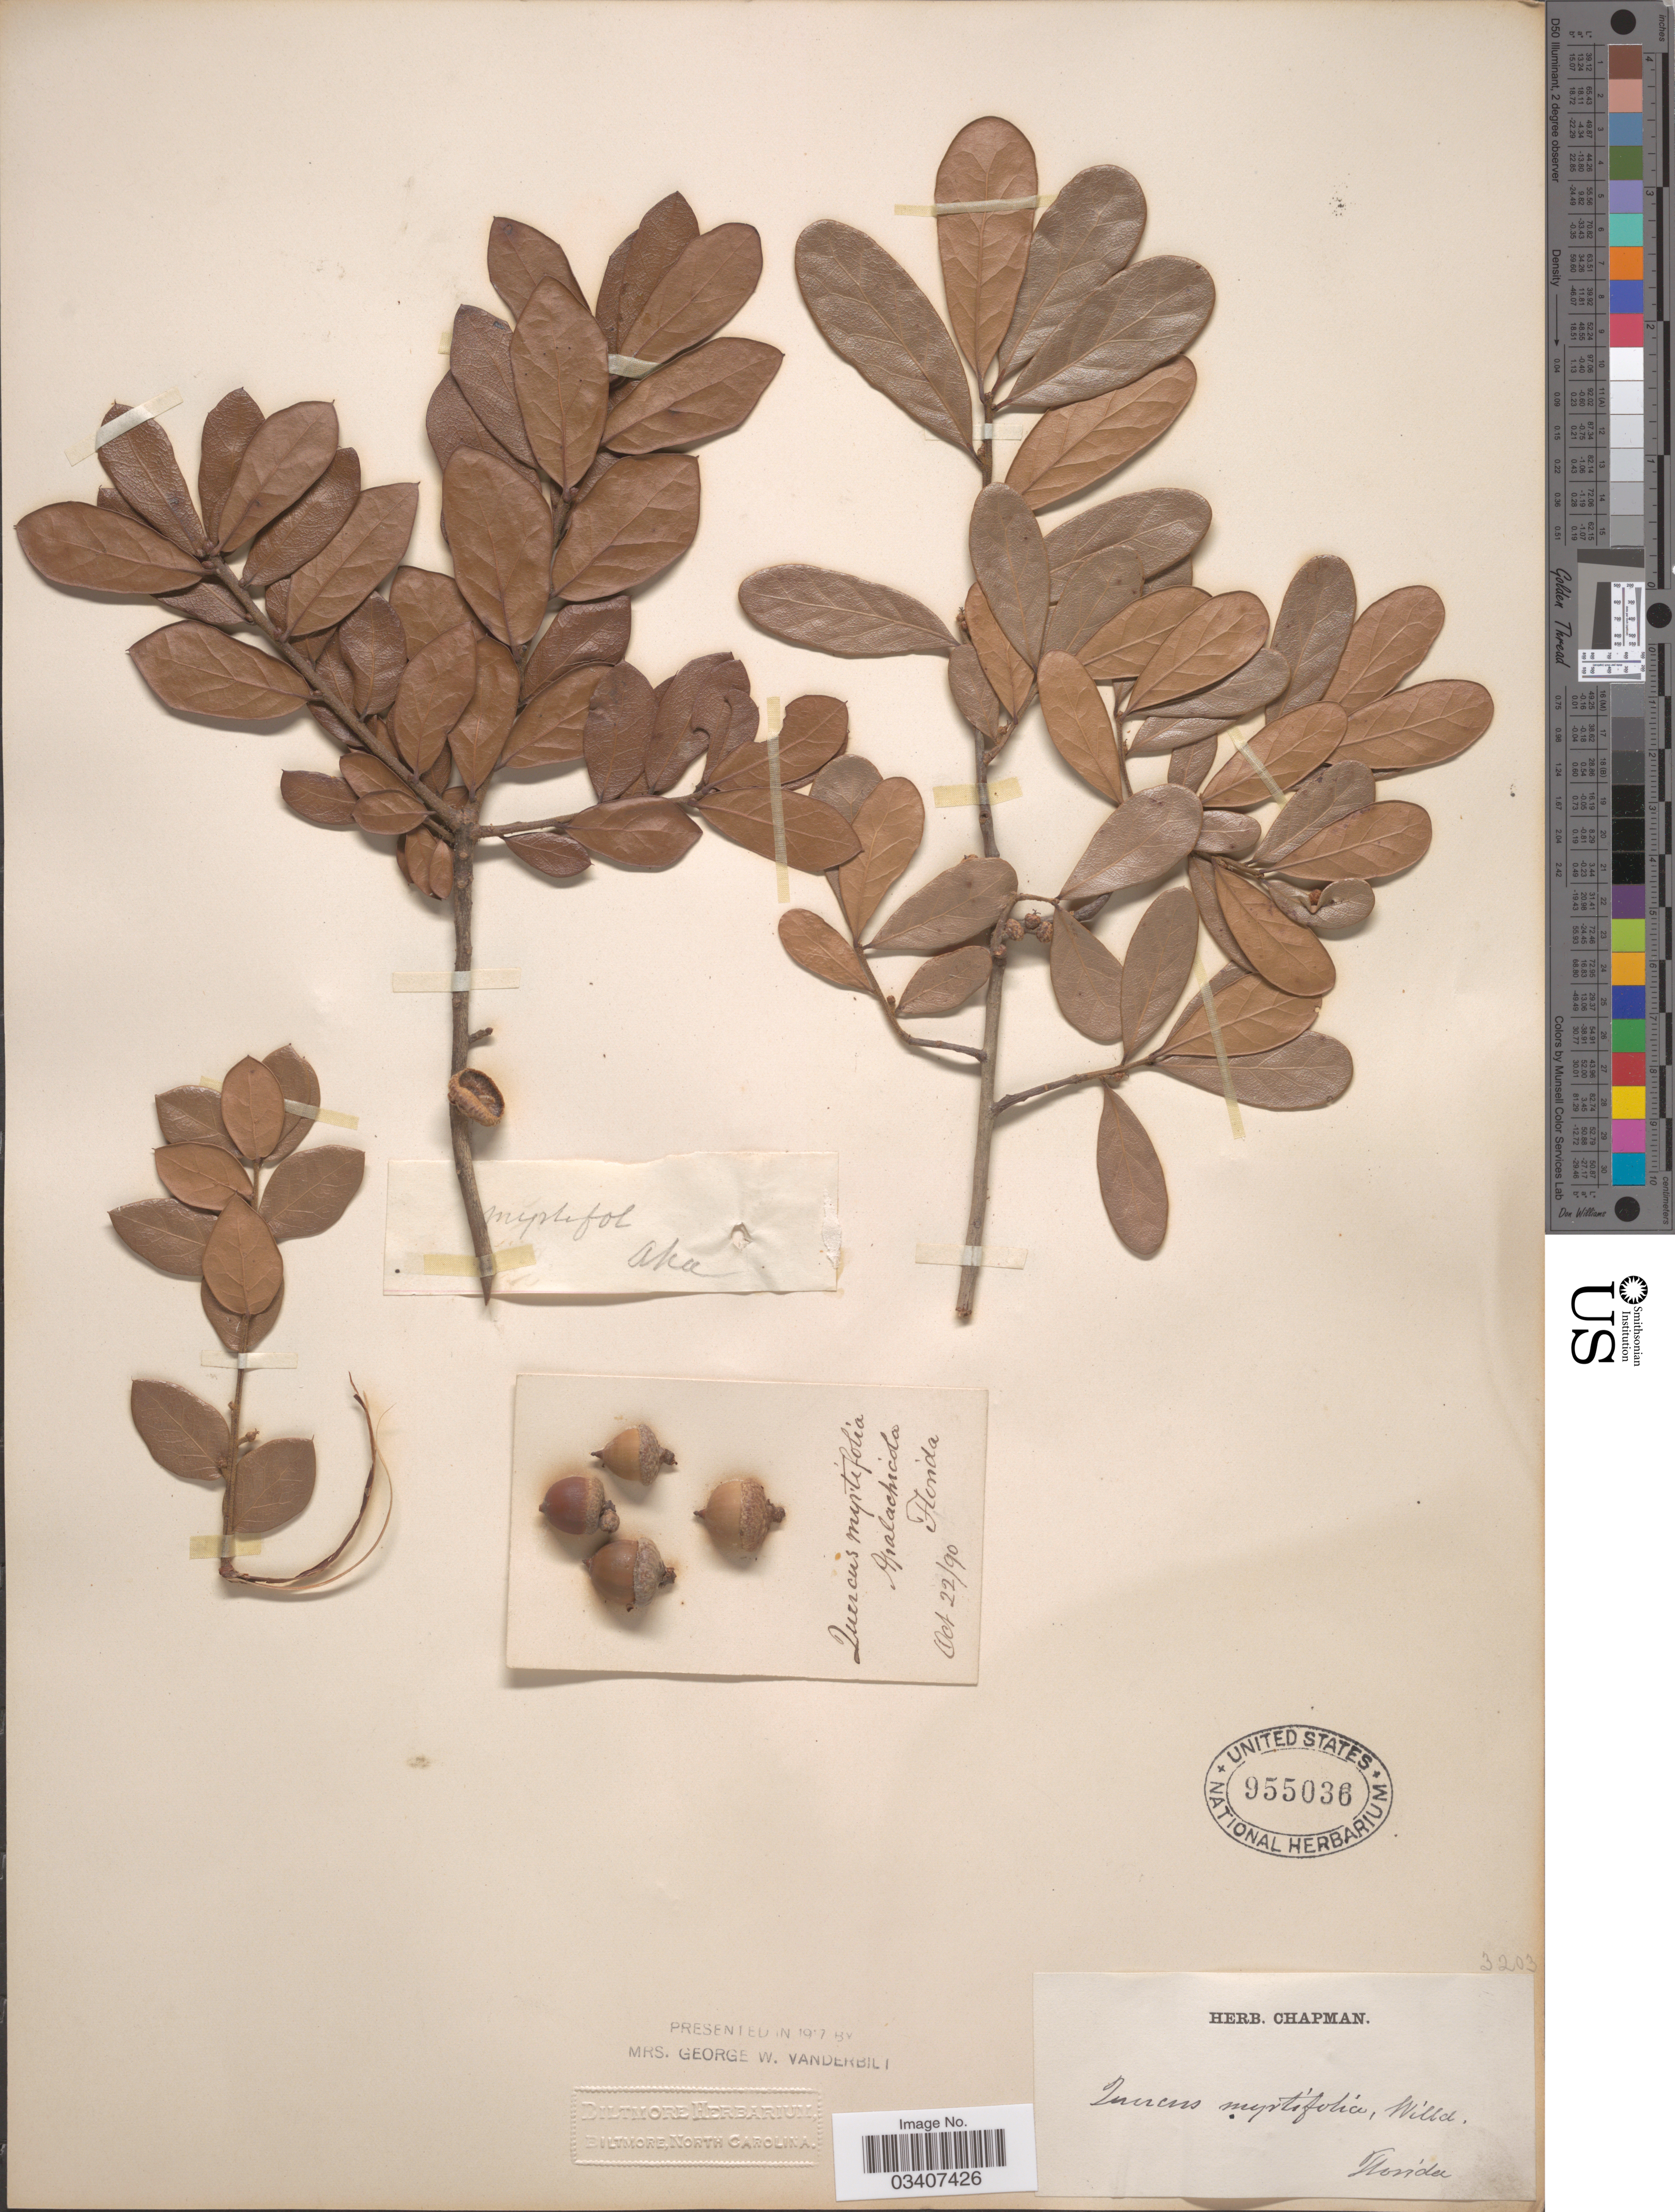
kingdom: Plantae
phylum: Tracheophyta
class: Magnoliopsida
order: Fagales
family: Fagaceae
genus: Quercus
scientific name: Quercus myrtifolia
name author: Willd.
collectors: ex herb. Chapman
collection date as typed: Transcribed d/m/y: 22/10/90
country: United States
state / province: Florida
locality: Apalachicola.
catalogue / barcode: US 955036